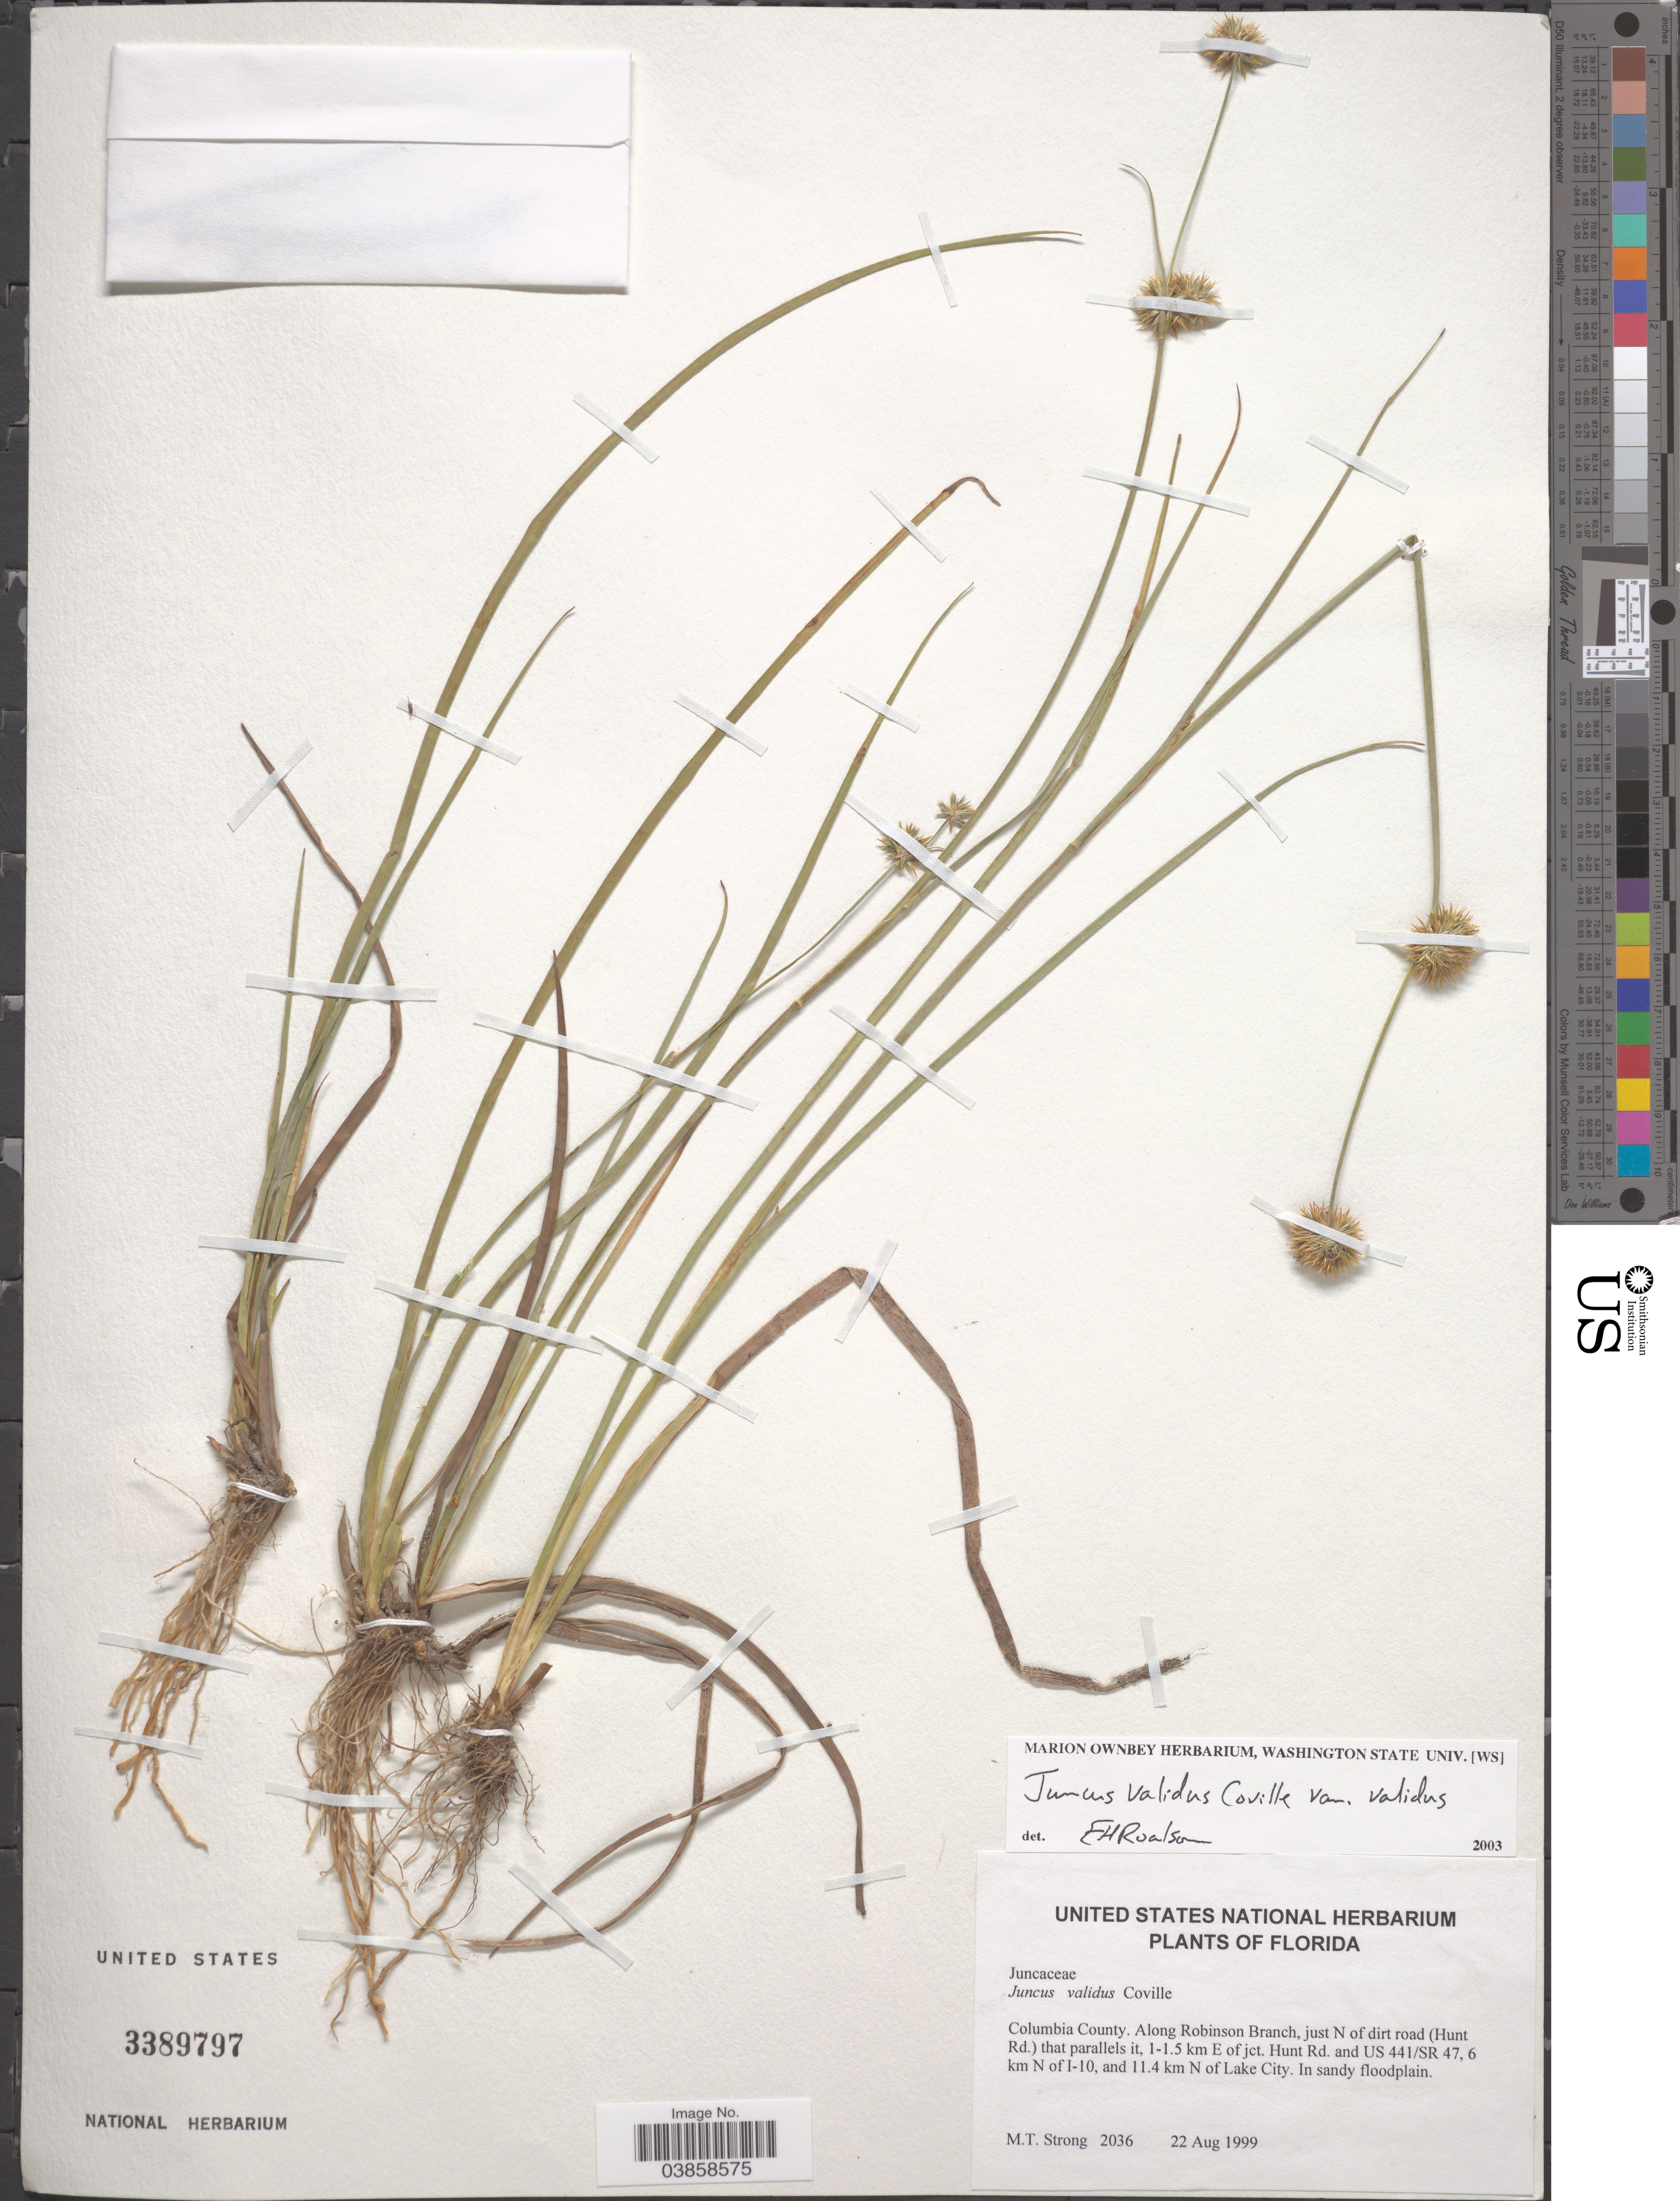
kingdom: Plantae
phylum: Tracheophyta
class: Liliopsida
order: Poales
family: Juncaceae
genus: Juncus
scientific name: Juncus validus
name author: Coville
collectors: M. T. Strong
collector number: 2036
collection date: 1999-08-22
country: United States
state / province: Florida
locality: Columbia County. Along Robinson Branch, just N of dirt road (Hunt Rd.) that parallels it, 1-1.5 km E of jct. Hunt Rd. and US 441/SR 47.6 km N of 1-10, and 11.4 km N of Lake City.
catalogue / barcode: US 3389797